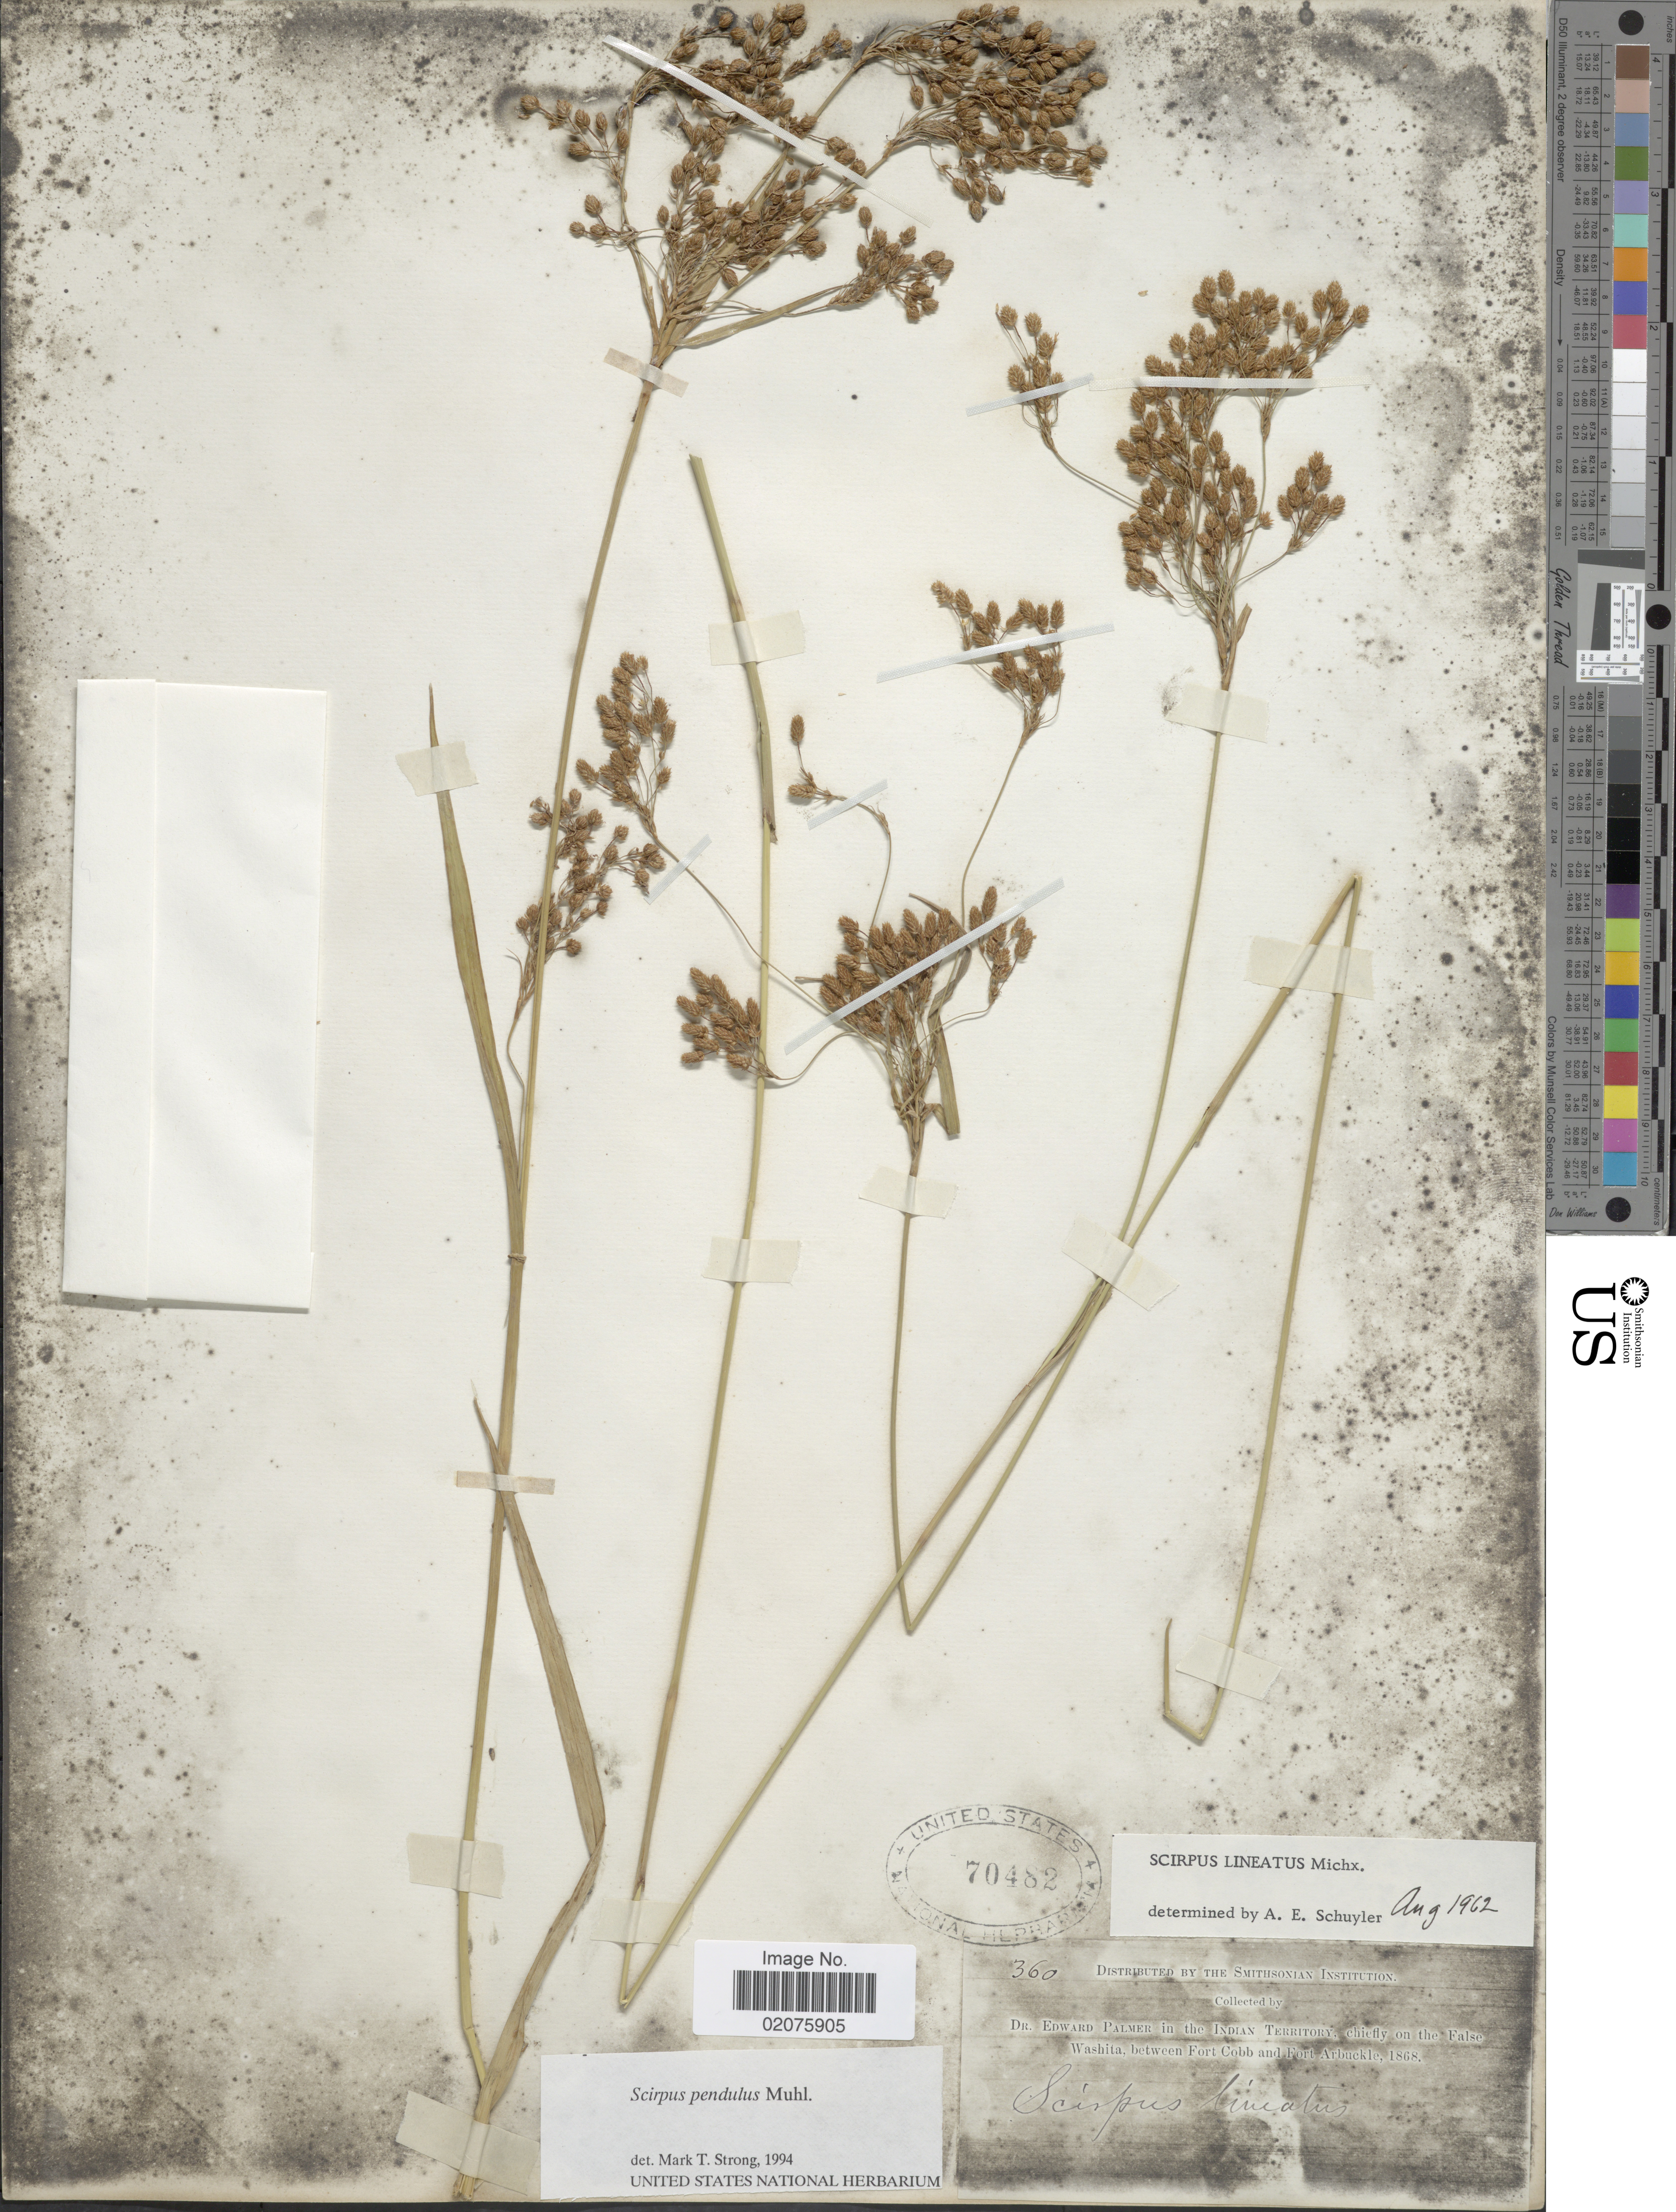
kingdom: Plantae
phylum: Tracheophyta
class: Liliopsida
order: Poales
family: Cyperaceae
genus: Scirpus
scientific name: Scirpus pendulus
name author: Muhl.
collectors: E. Palmer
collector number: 360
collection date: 1868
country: United States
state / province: Oklahoma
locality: Indian Territory, chiefly on the Flase Washita, between Fort Cobb and Fort Arbuckle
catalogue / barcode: US 70482